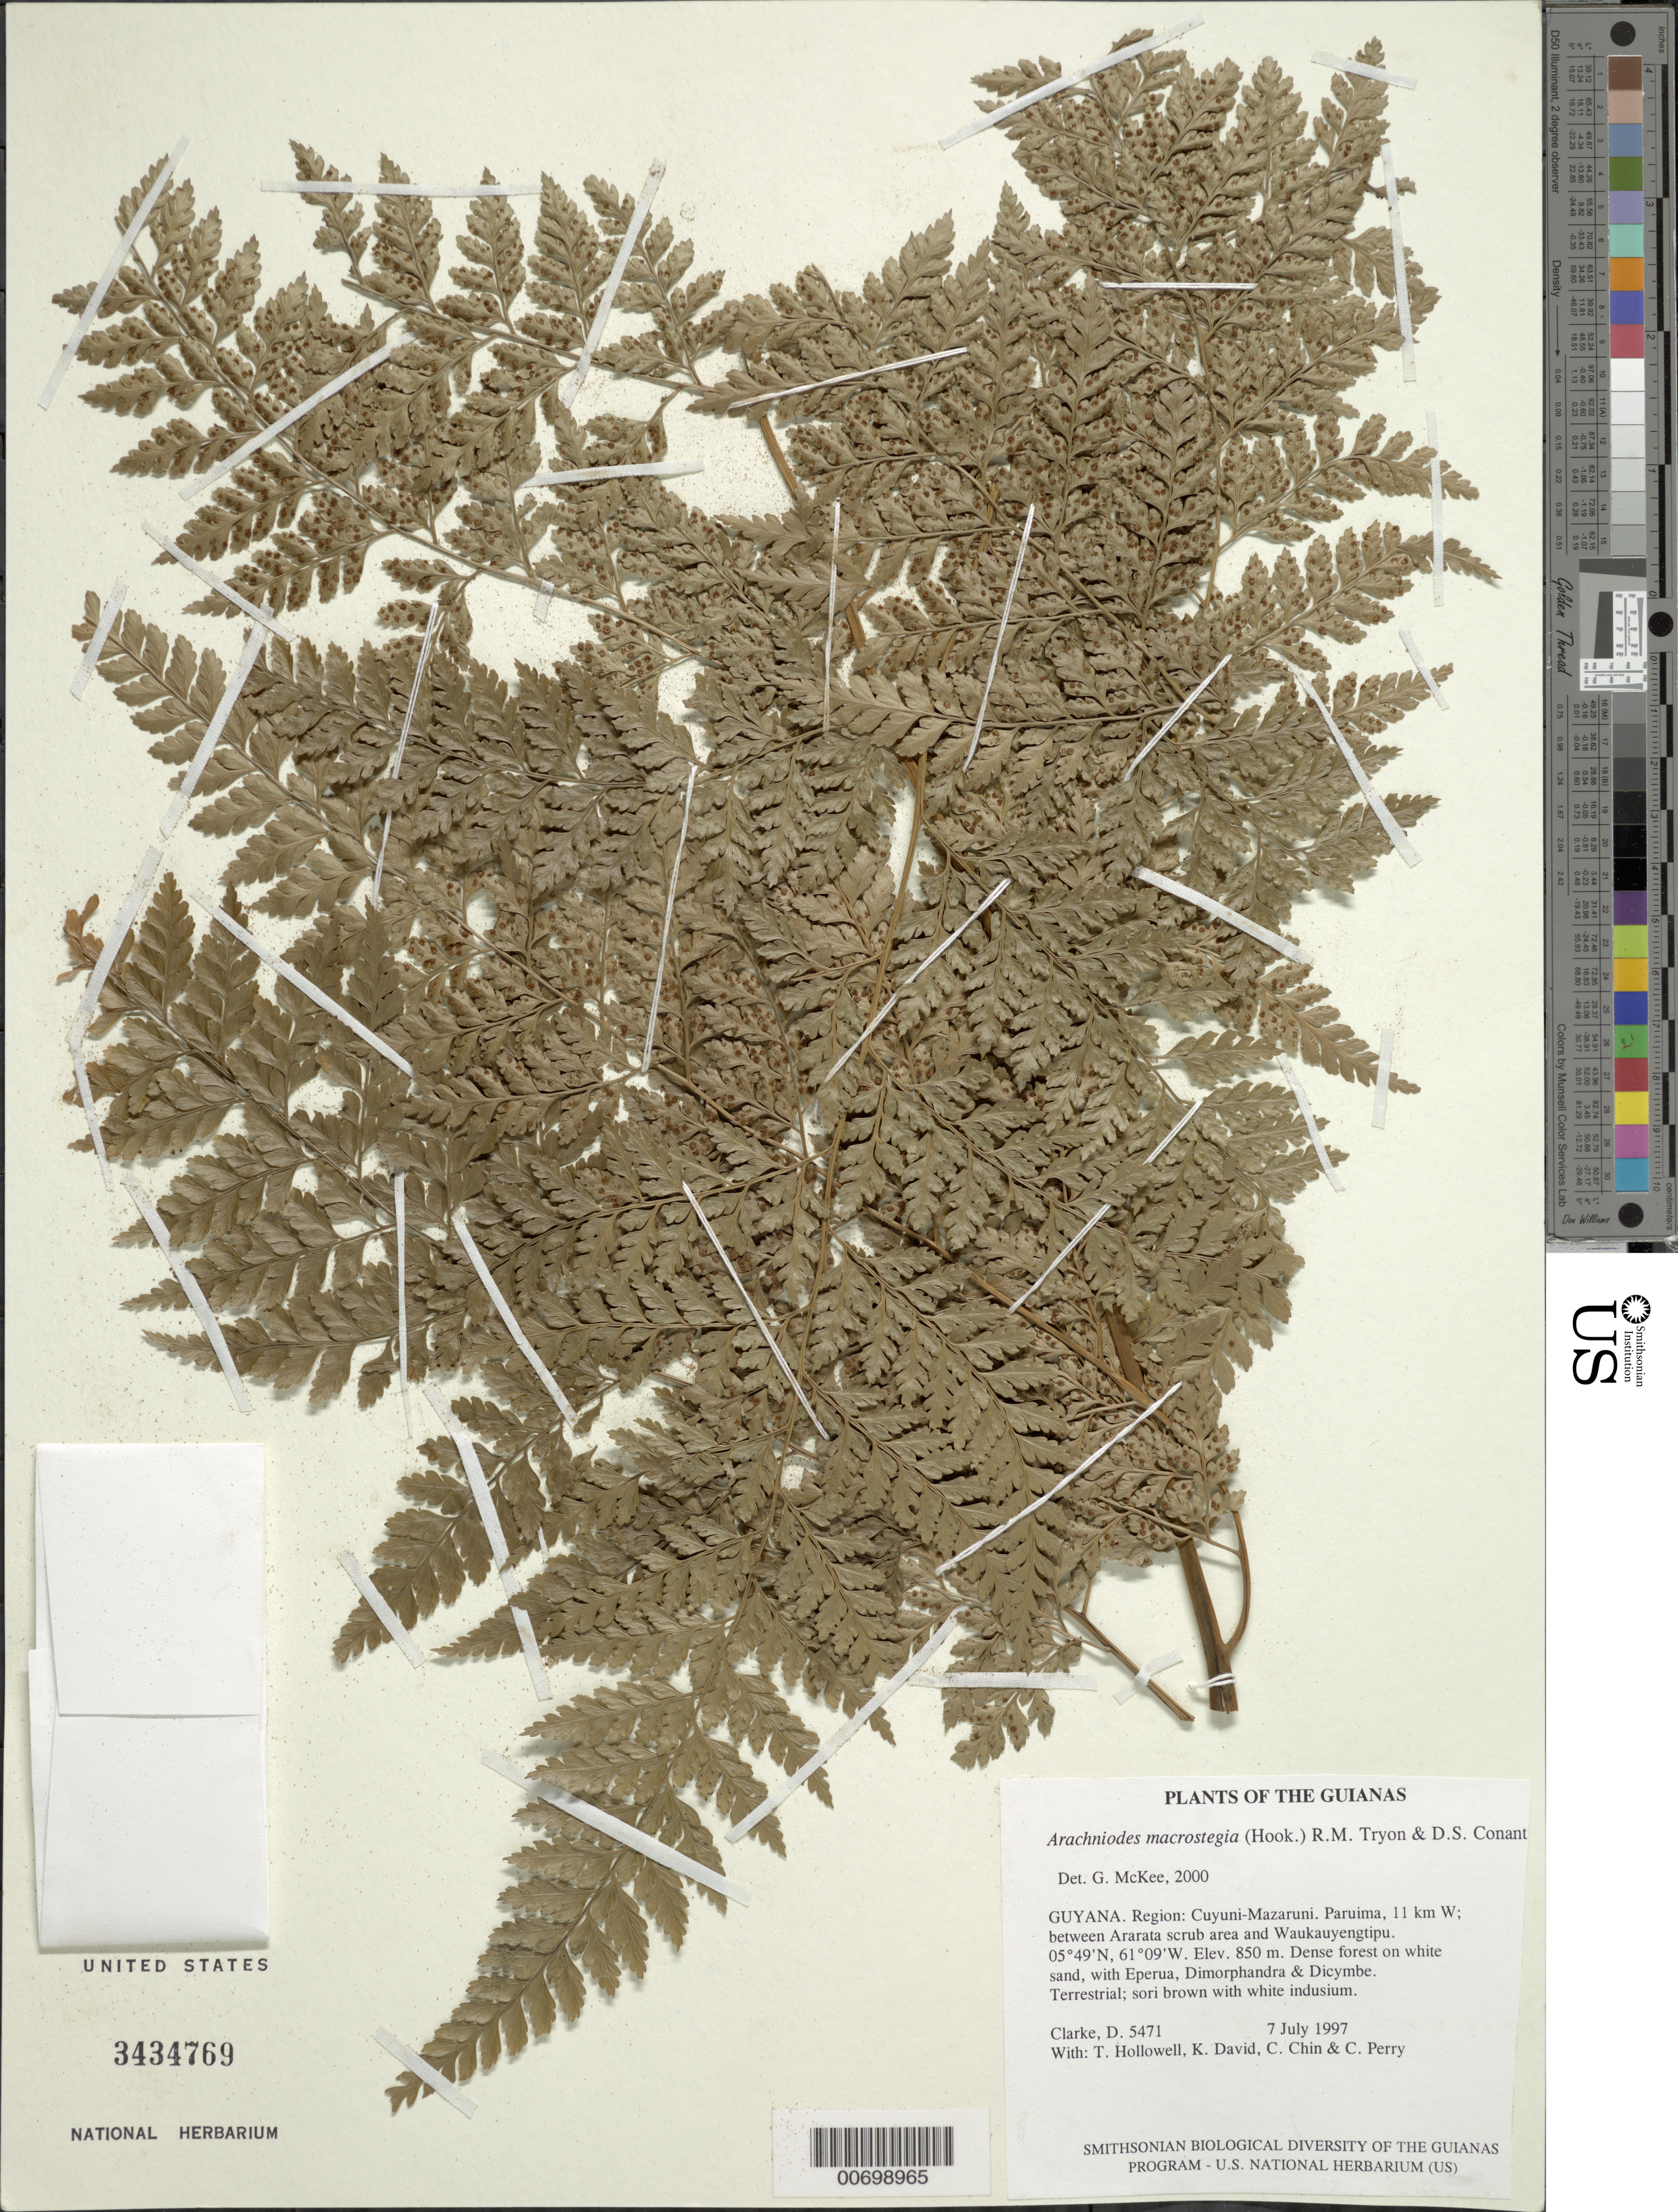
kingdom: Plantae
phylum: Tracheophyta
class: Polypodiopsida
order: Polypodiales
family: Dryopteridaceae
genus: Arachniodes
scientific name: Arachniodes macrostegia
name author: (Hook.) Proctor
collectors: H. D. Clarke, T. Hollowell, K. David, C. Chin & C. Perry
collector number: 5471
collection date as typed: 7 July 1997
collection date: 1997-07-07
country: Guyana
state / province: Cuyuni-Mazaruni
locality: Paruima, 11 km W; between Ararata scrub area and Waukauyengtipu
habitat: Dense forest on white sand, with Eperua, Dimorphandra & Dicymbe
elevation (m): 850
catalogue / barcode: US 3434769